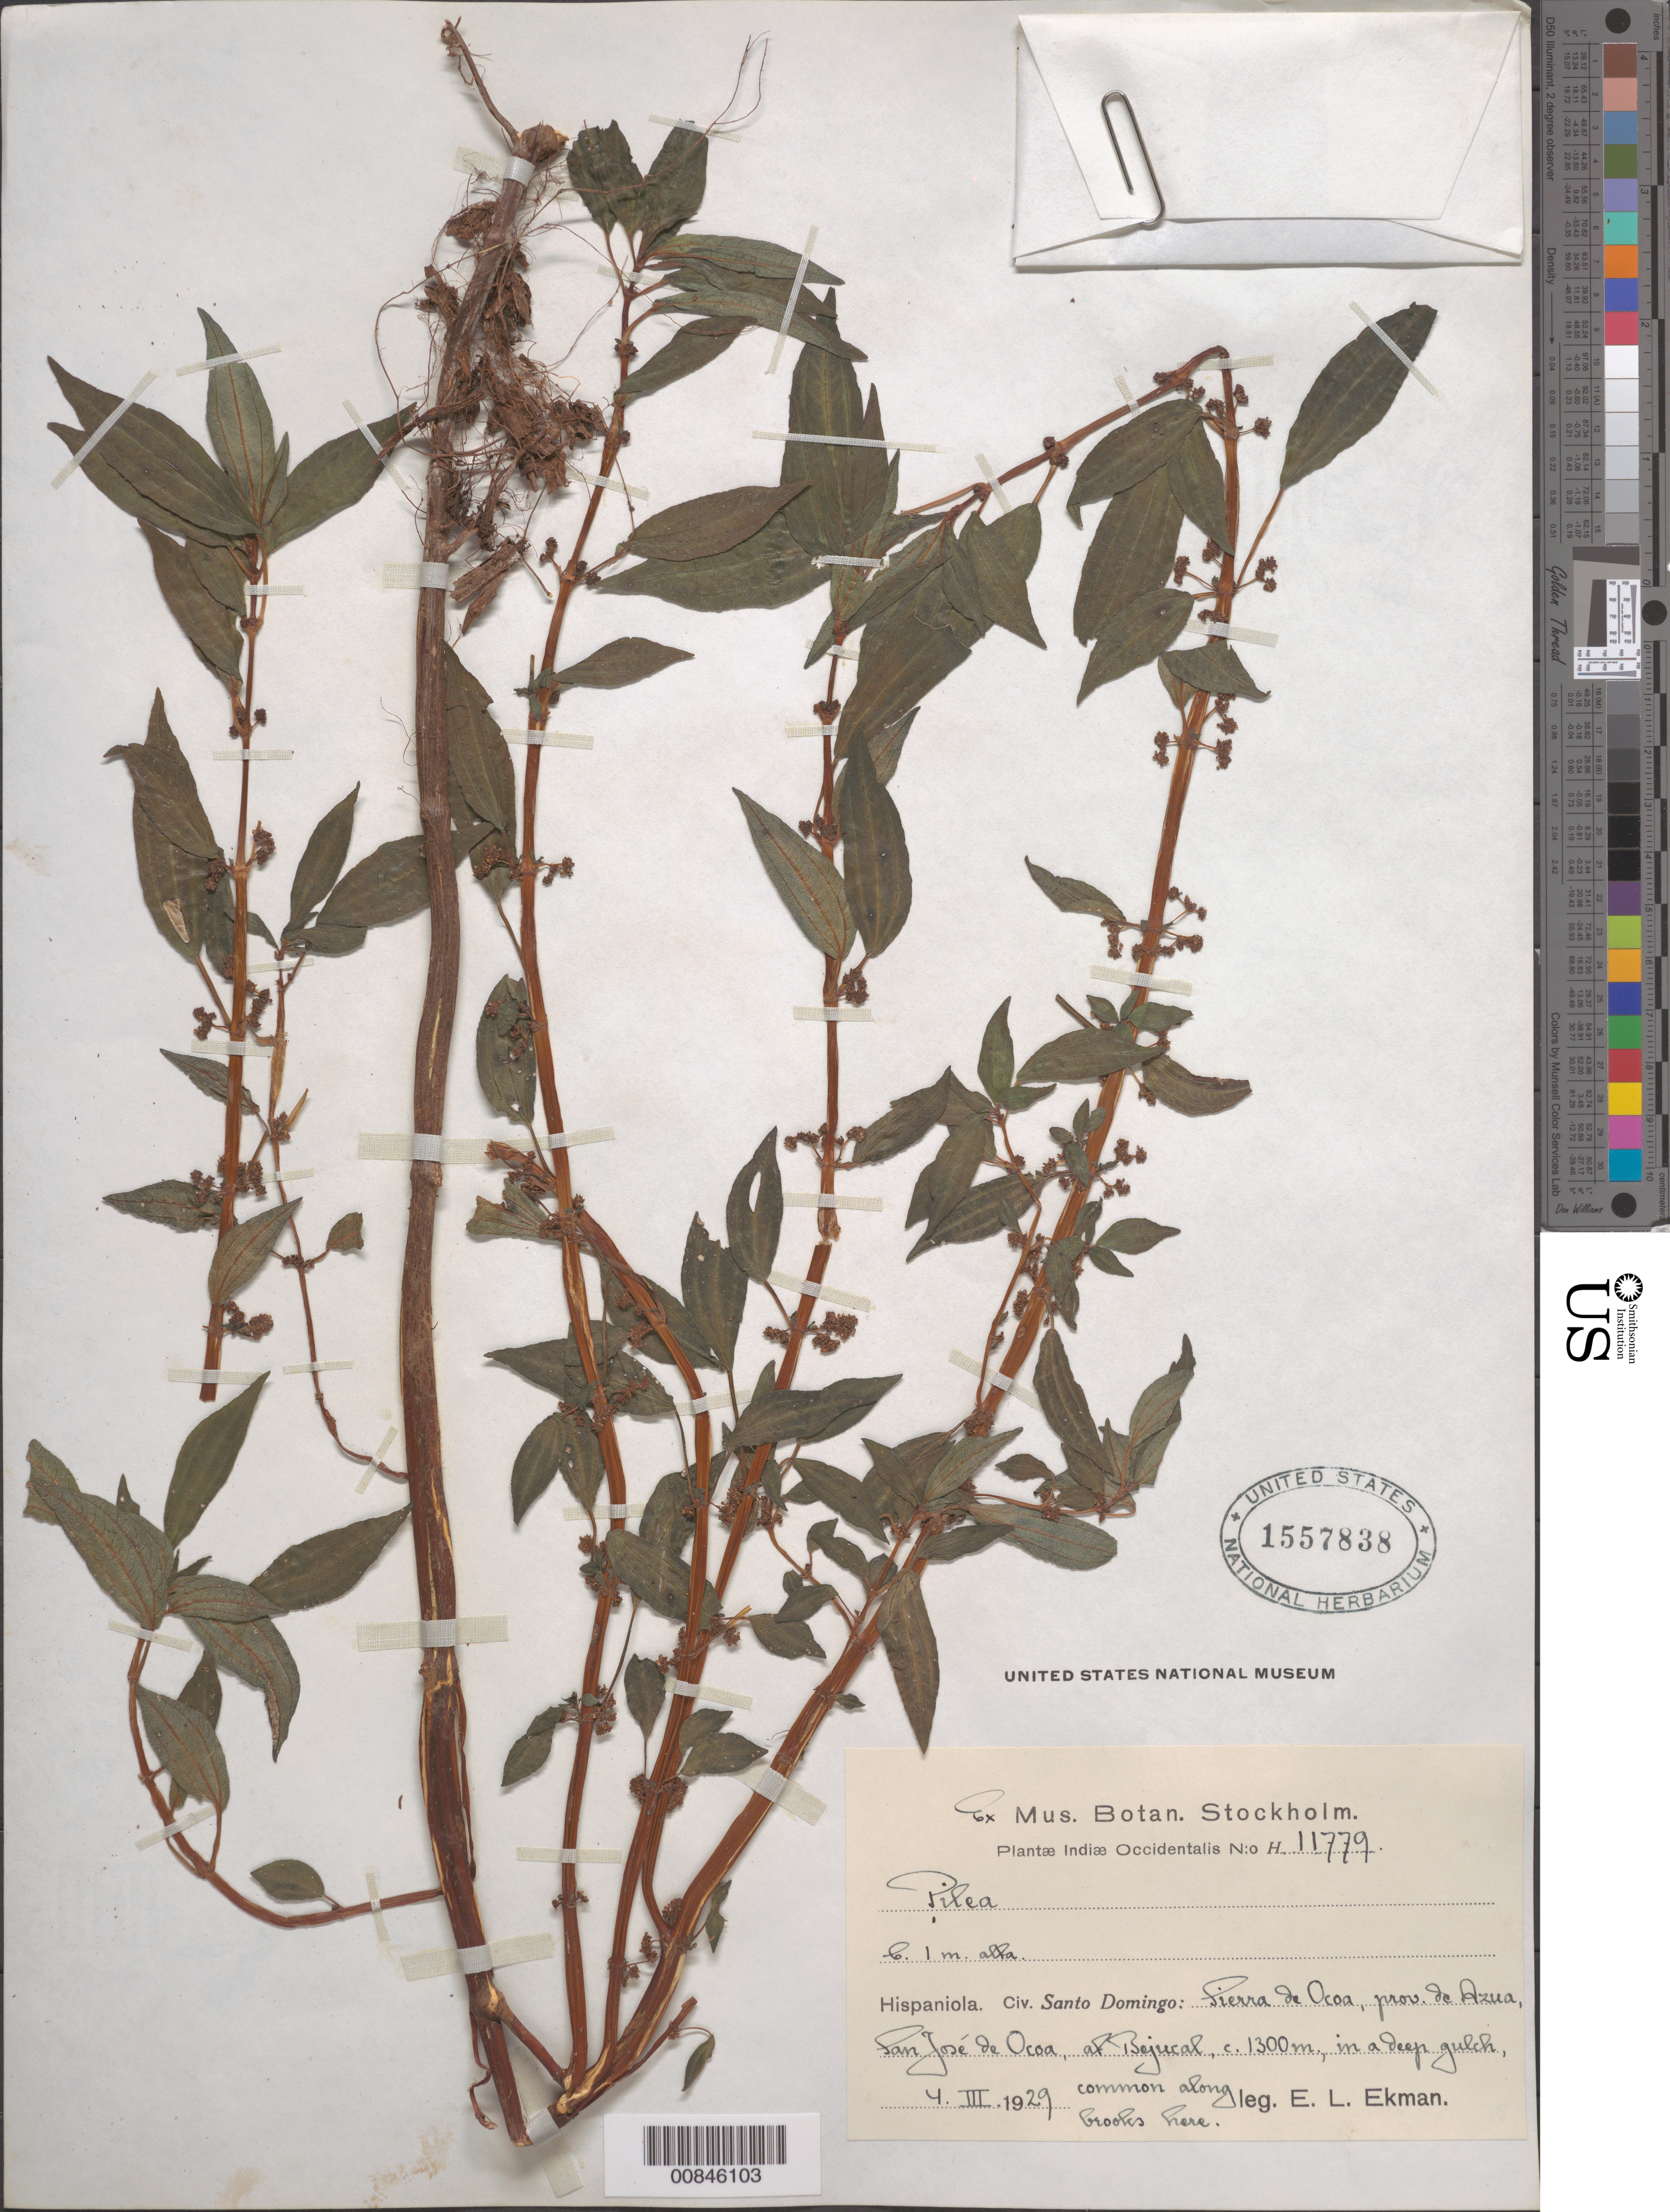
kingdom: Plantae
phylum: Tracheophyta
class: Magnoliopsida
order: Rosales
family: Urticaceae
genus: Pilea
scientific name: Pilea sp.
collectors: E. L. Ekman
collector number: H 11779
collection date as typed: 04 Mar 1929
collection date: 1929-03-04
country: Dominican Republic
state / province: Azua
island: Hispaniola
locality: Sierra de Ocoa, San José de Ocoa, at Bejucal.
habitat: In a deep gulch.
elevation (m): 1300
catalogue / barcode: US 1557838